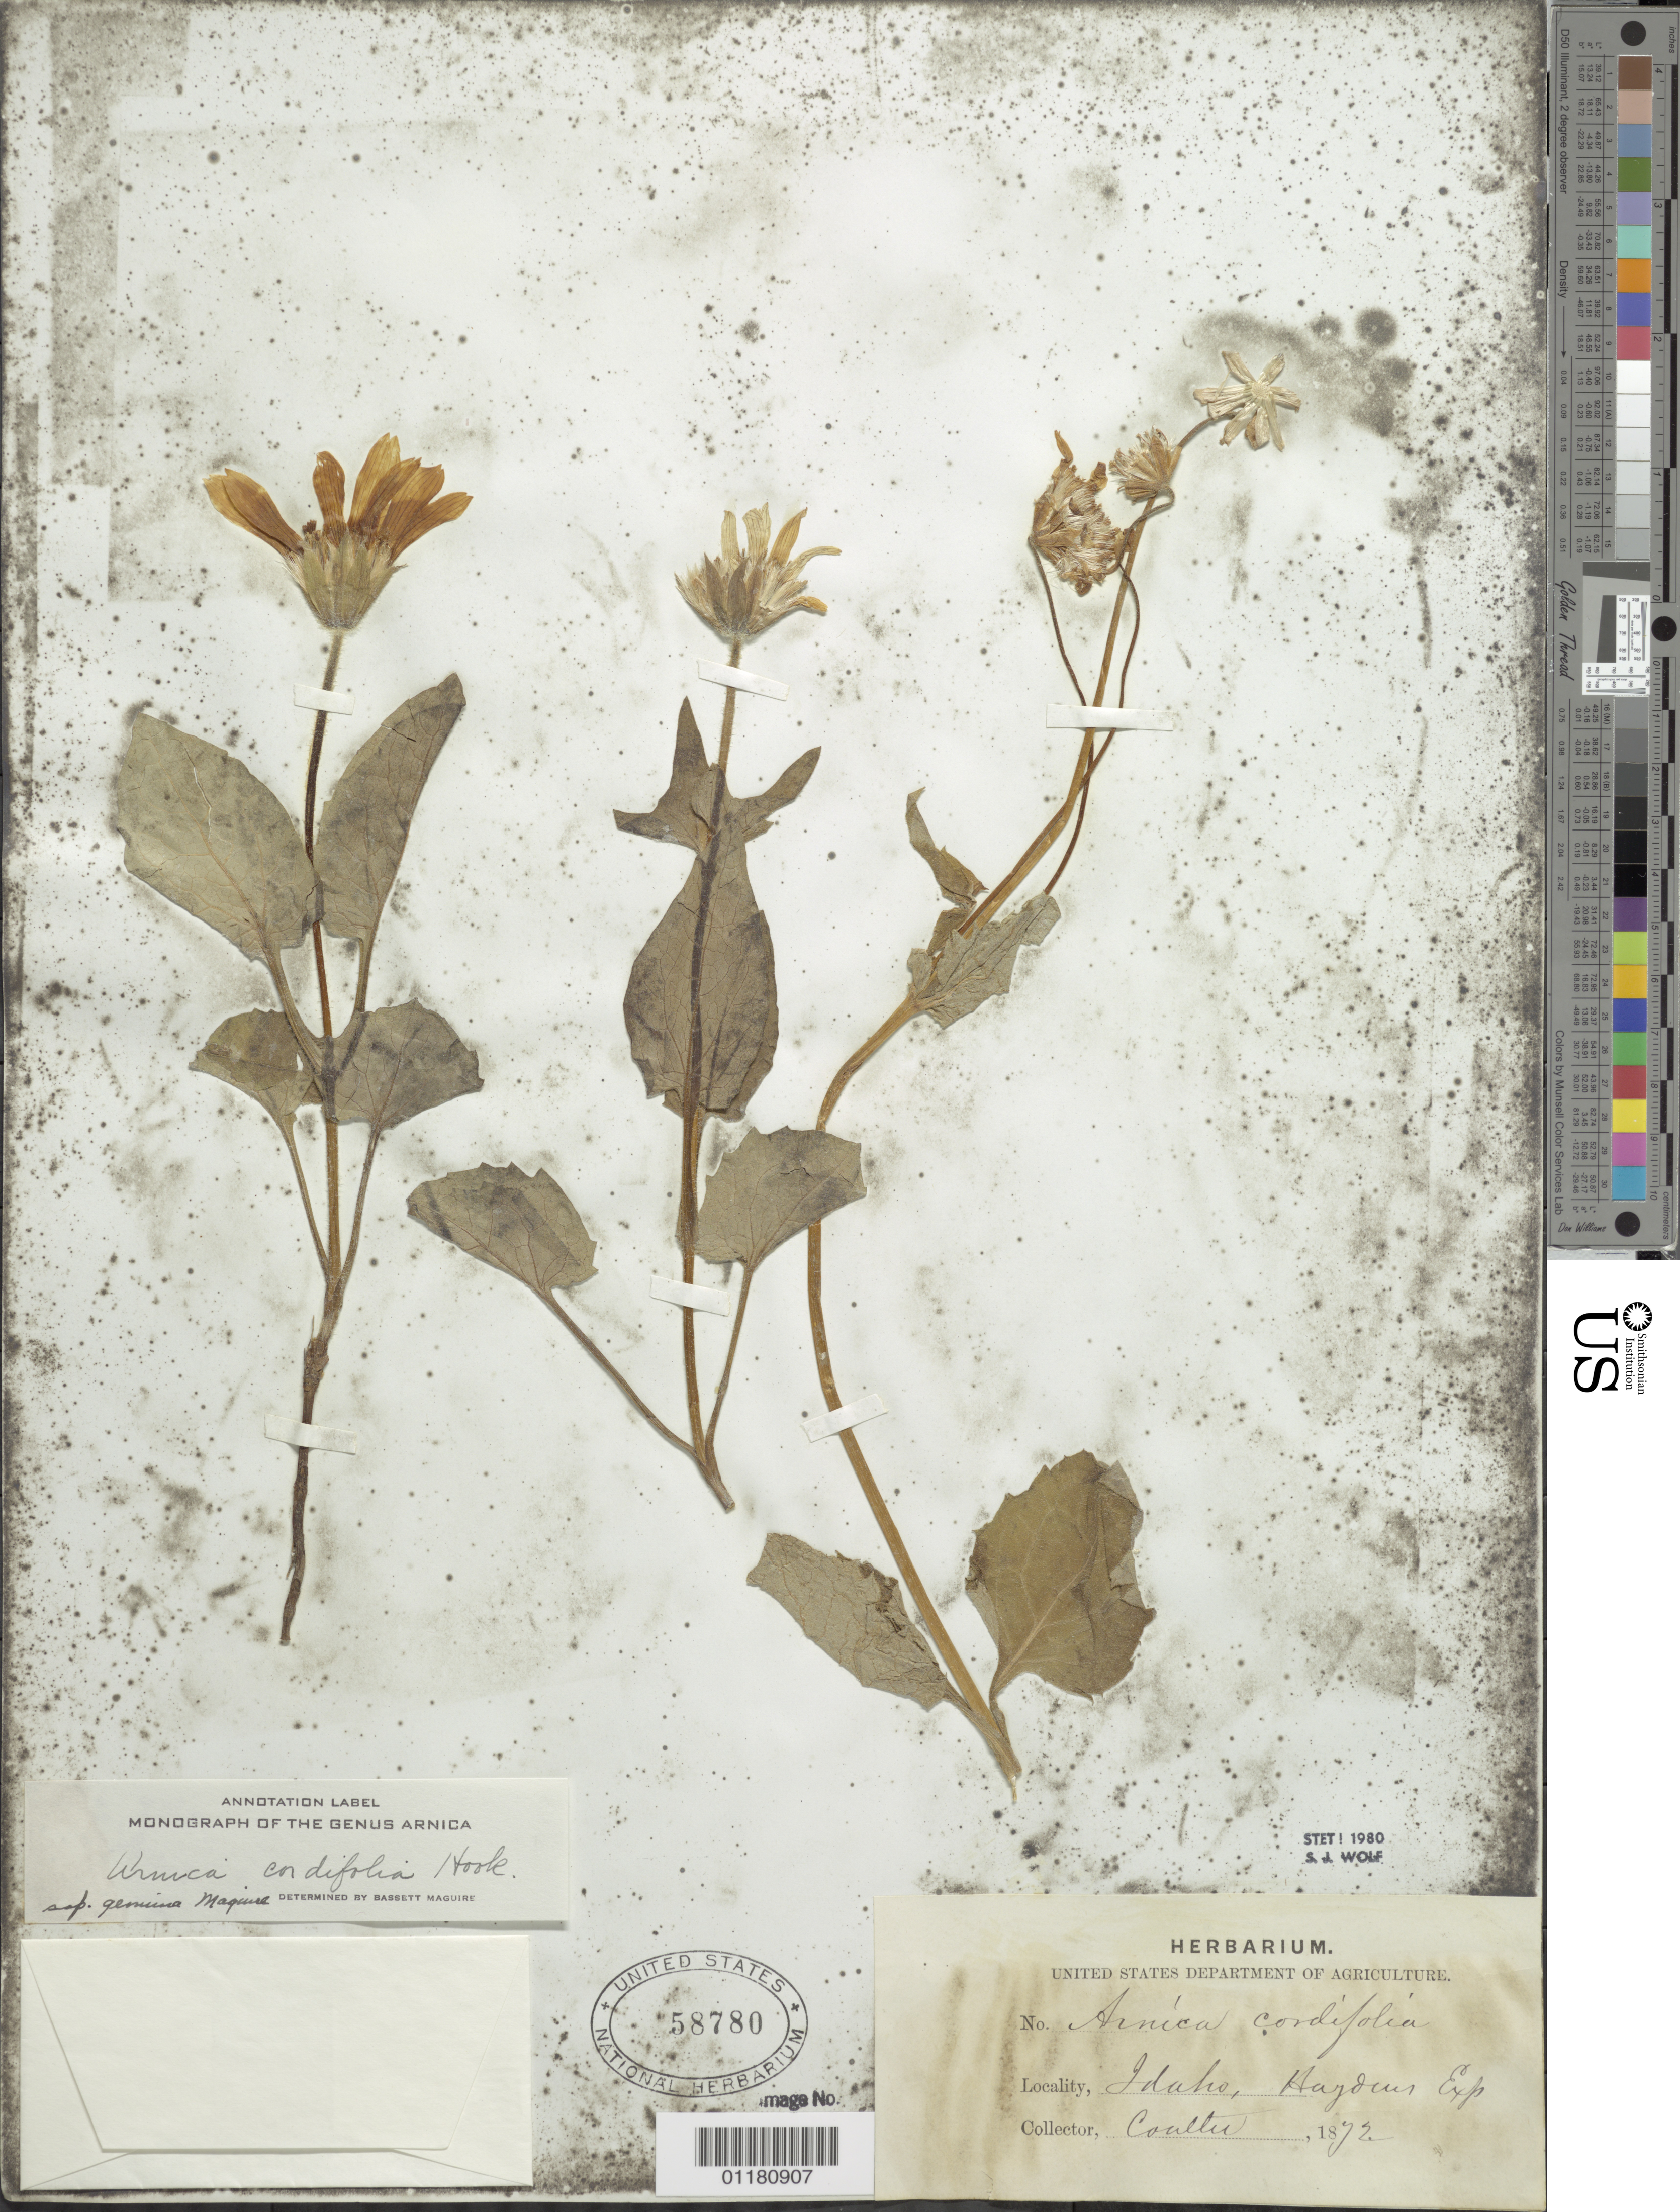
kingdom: Plantae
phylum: Tracheophyta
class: Magnoliopsida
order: Asterales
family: Asteraceae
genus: Arnica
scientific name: Arnica cordifolia subsp. genuina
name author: Maguire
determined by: Maguire, Bassett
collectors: -- Coulter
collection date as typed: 1872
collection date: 1872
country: United States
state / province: Idaho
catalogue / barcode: US 58780